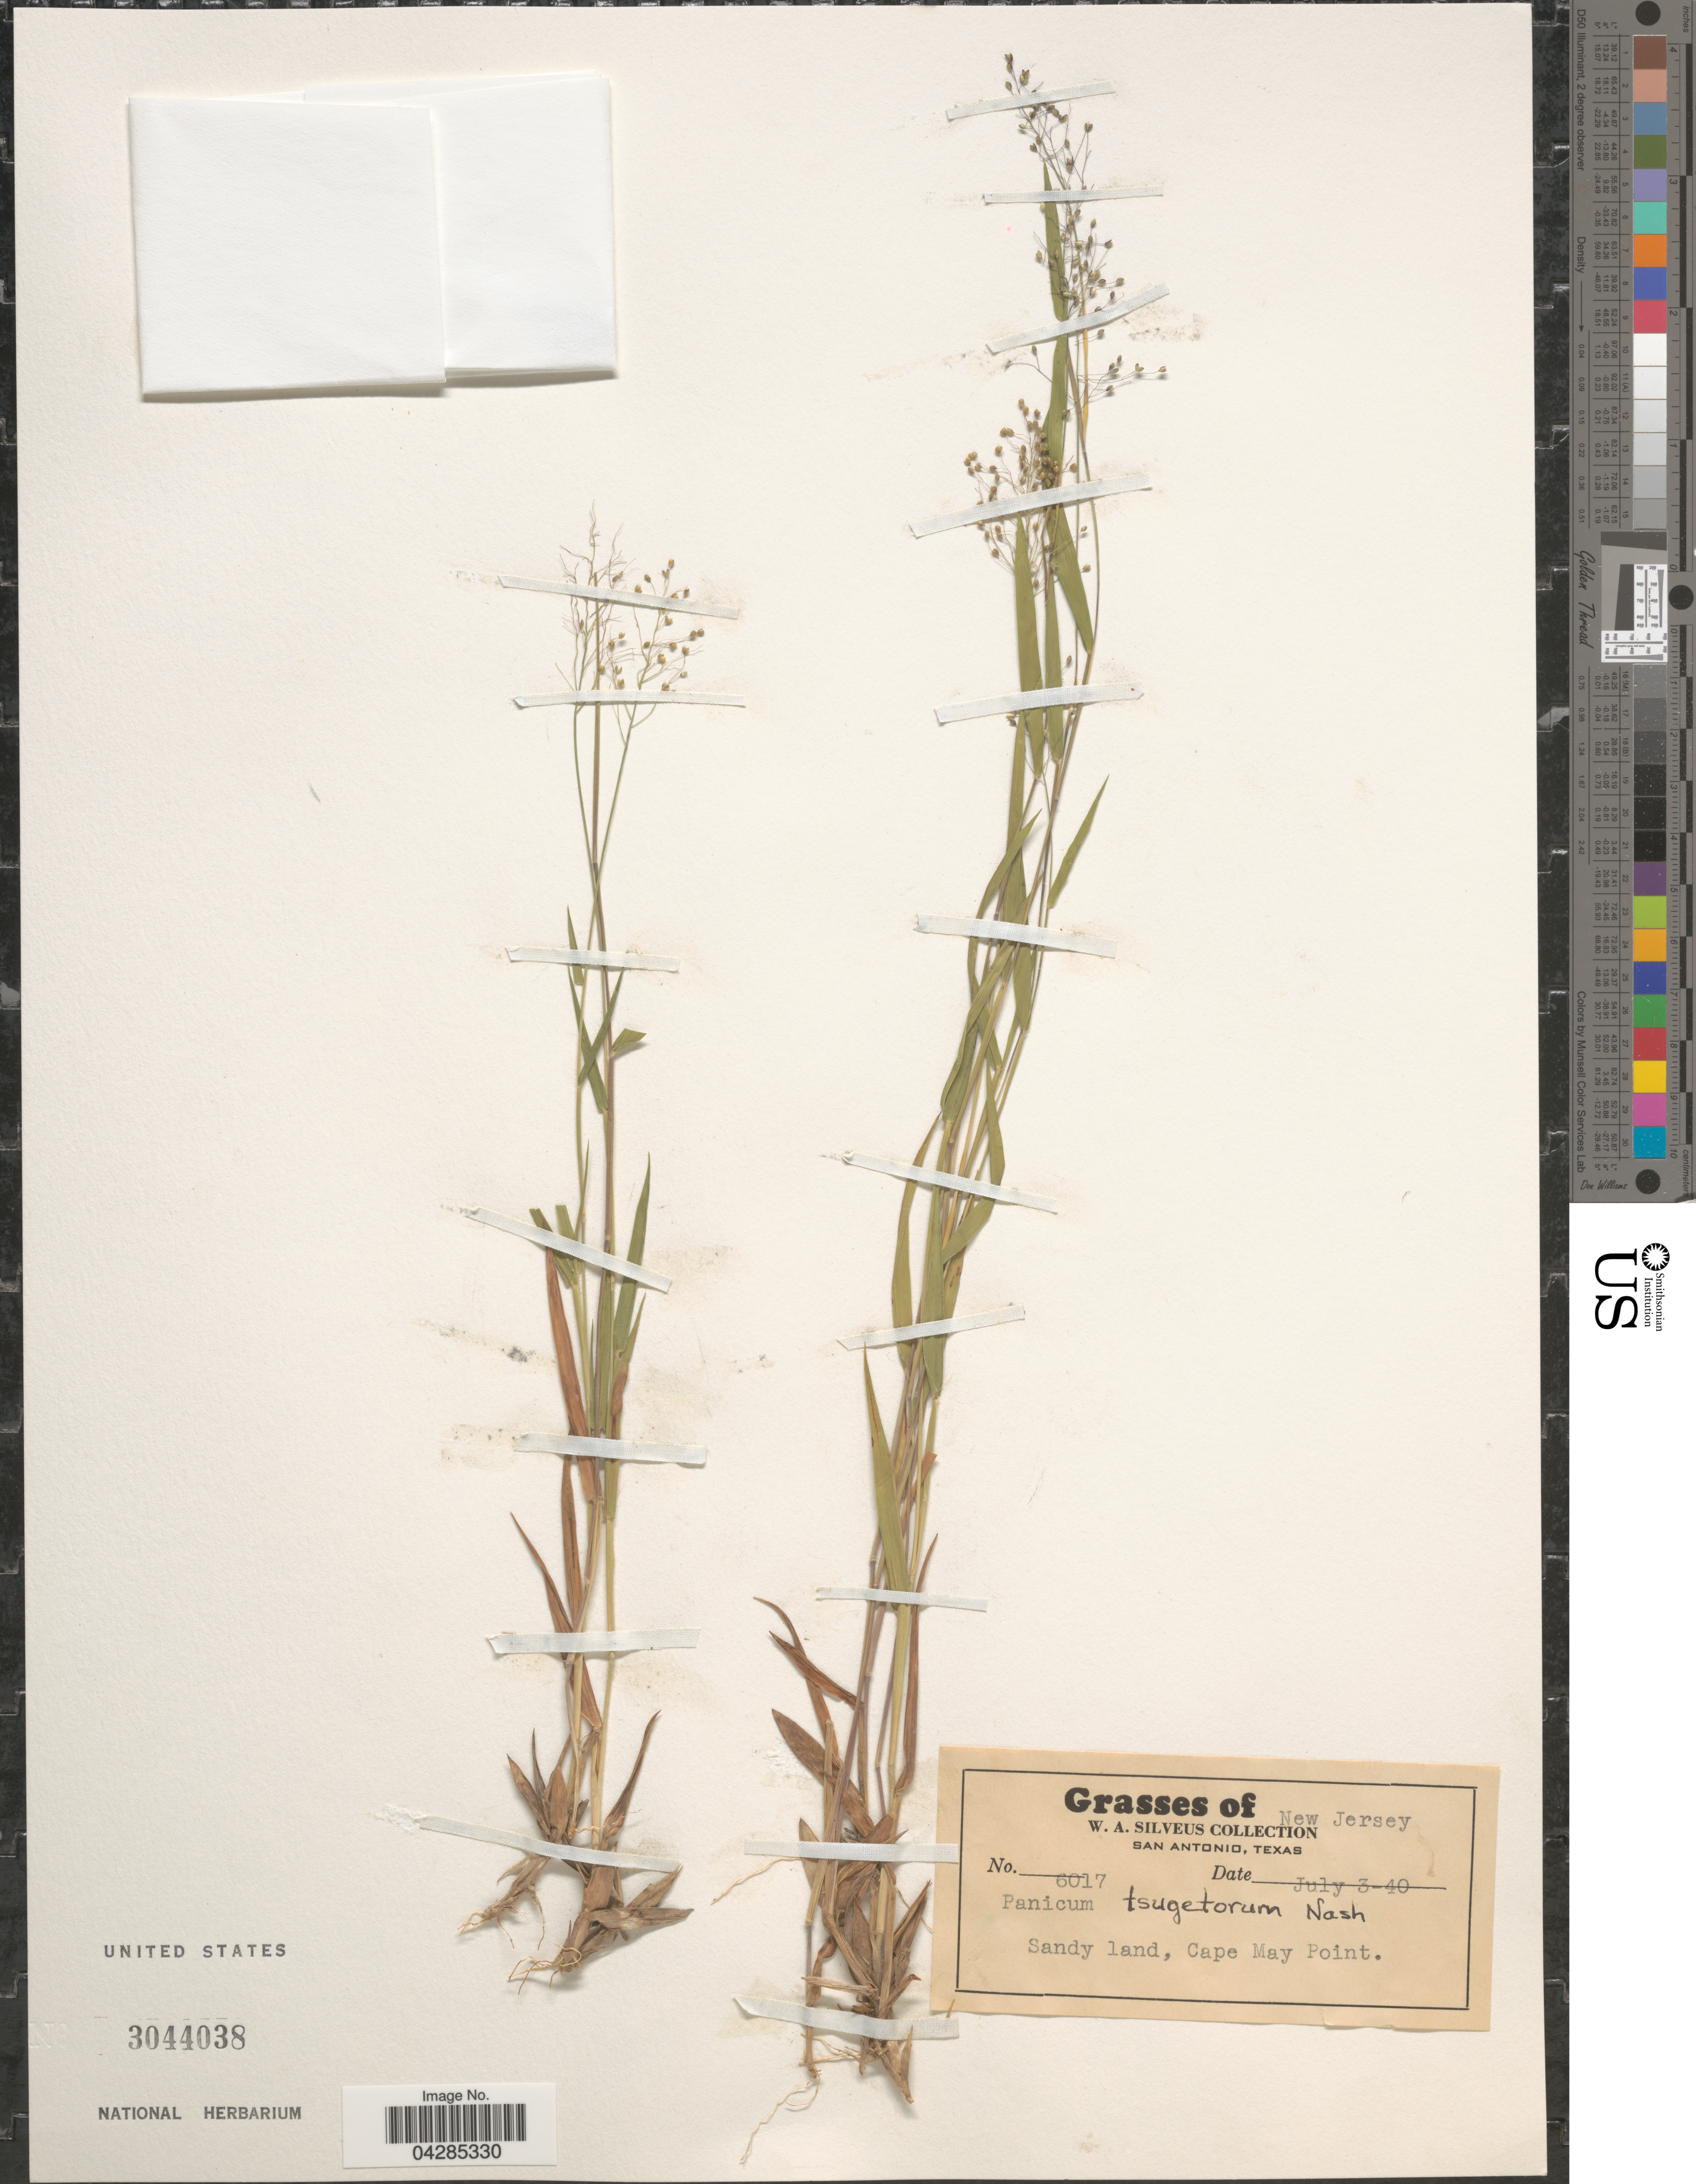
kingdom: Plantae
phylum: Tracheophyta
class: Liliopsida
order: Poales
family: Poaceae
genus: Dichanthelium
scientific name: Dichanthelium portoricense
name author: (Desv. ex Ham.) B.F. Hansen & Wunderlin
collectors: W. Silveus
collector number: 6017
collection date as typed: Transcribed d/m/y: 3/7/40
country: United States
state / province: New Jersey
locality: Sandy land, Cape May Point.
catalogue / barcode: US 3044038